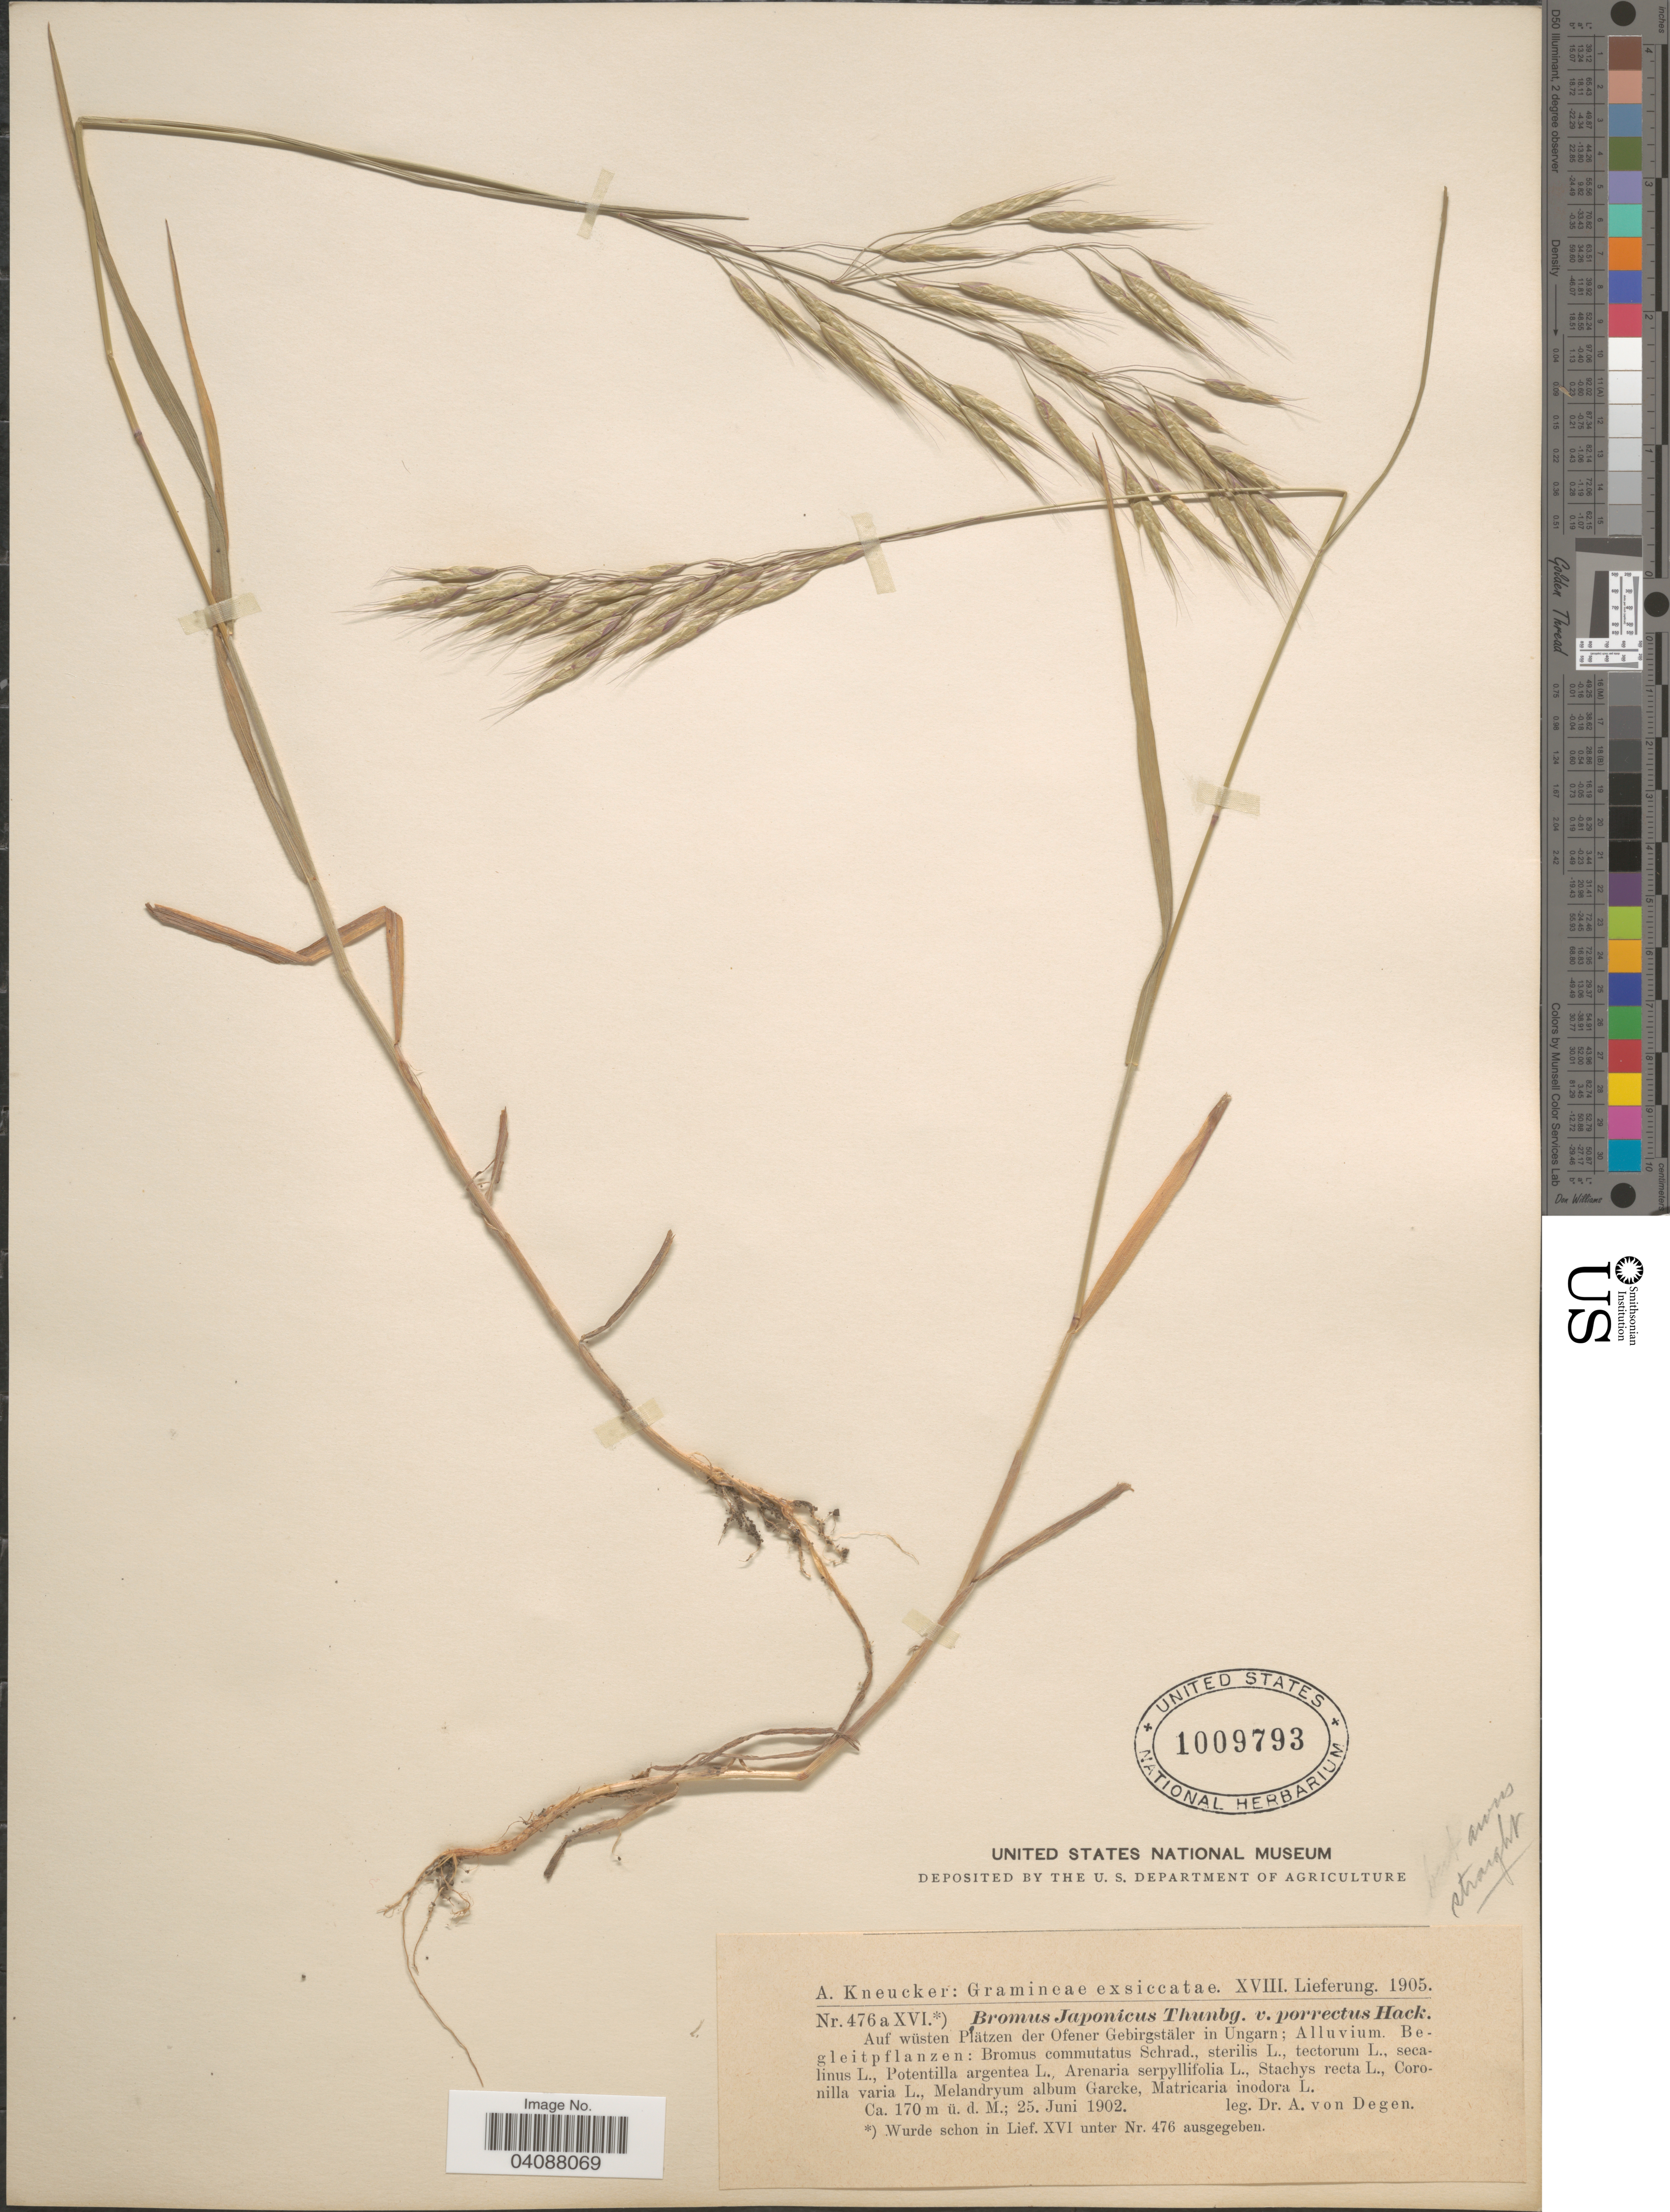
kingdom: Plantae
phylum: Tracheophyta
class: Liliopsida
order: Poales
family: Poaceae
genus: Bromus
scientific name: Bromus japonicus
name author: Houtt.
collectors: A. von Degen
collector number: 476a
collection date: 1902-06-25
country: Hungary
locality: Auf wüsten Plätzen der Ofener Gebirgstäler in Ungarn; Alluvium.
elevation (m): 170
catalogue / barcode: US 1009793